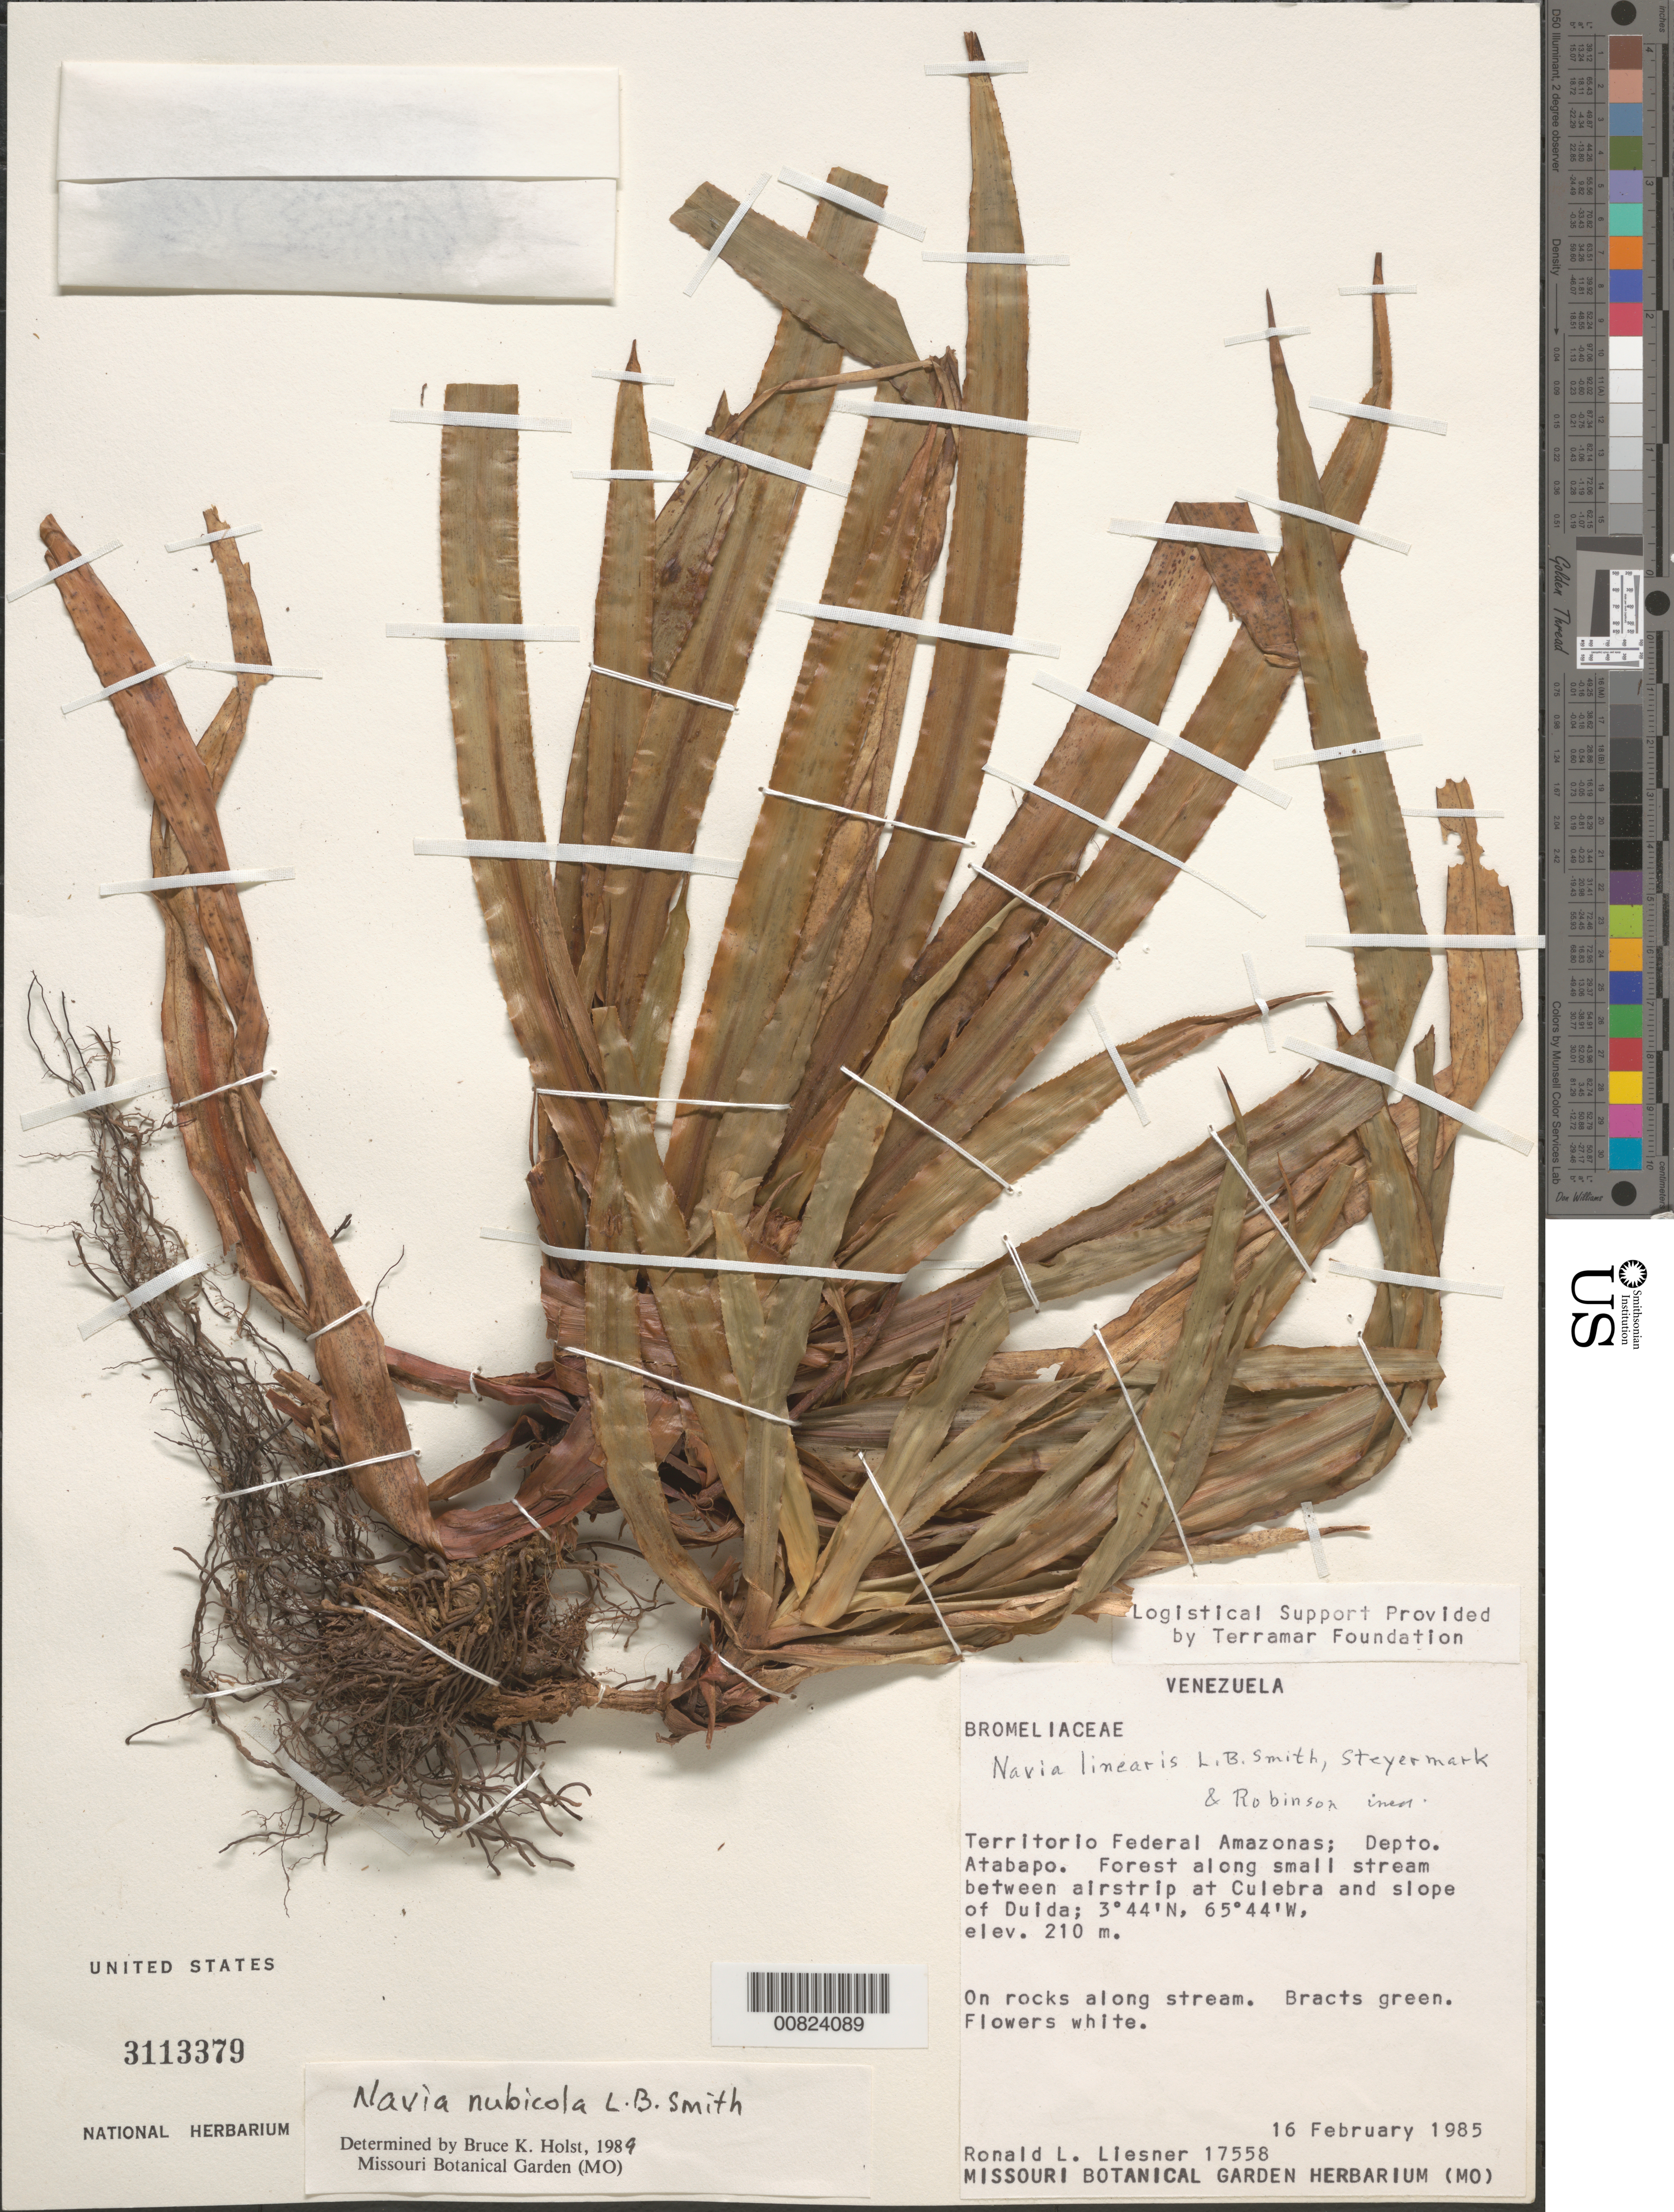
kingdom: Plantae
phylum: Tracheophyta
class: Liliopsida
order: Poales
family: Bromeliaceae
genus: Navia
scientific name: Navia nubicola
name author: L.B. Sm.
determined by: Holst, Bruce K.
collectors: R. L. Liesner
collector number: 17558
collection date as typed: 16-Feb-85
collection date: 1985-02-16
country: Venezuela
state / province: Amazonas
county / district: Atabapo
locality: Culebra airstrip to slope of Duida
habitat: On rocks along stream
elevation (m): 210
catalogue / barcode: US 3113379